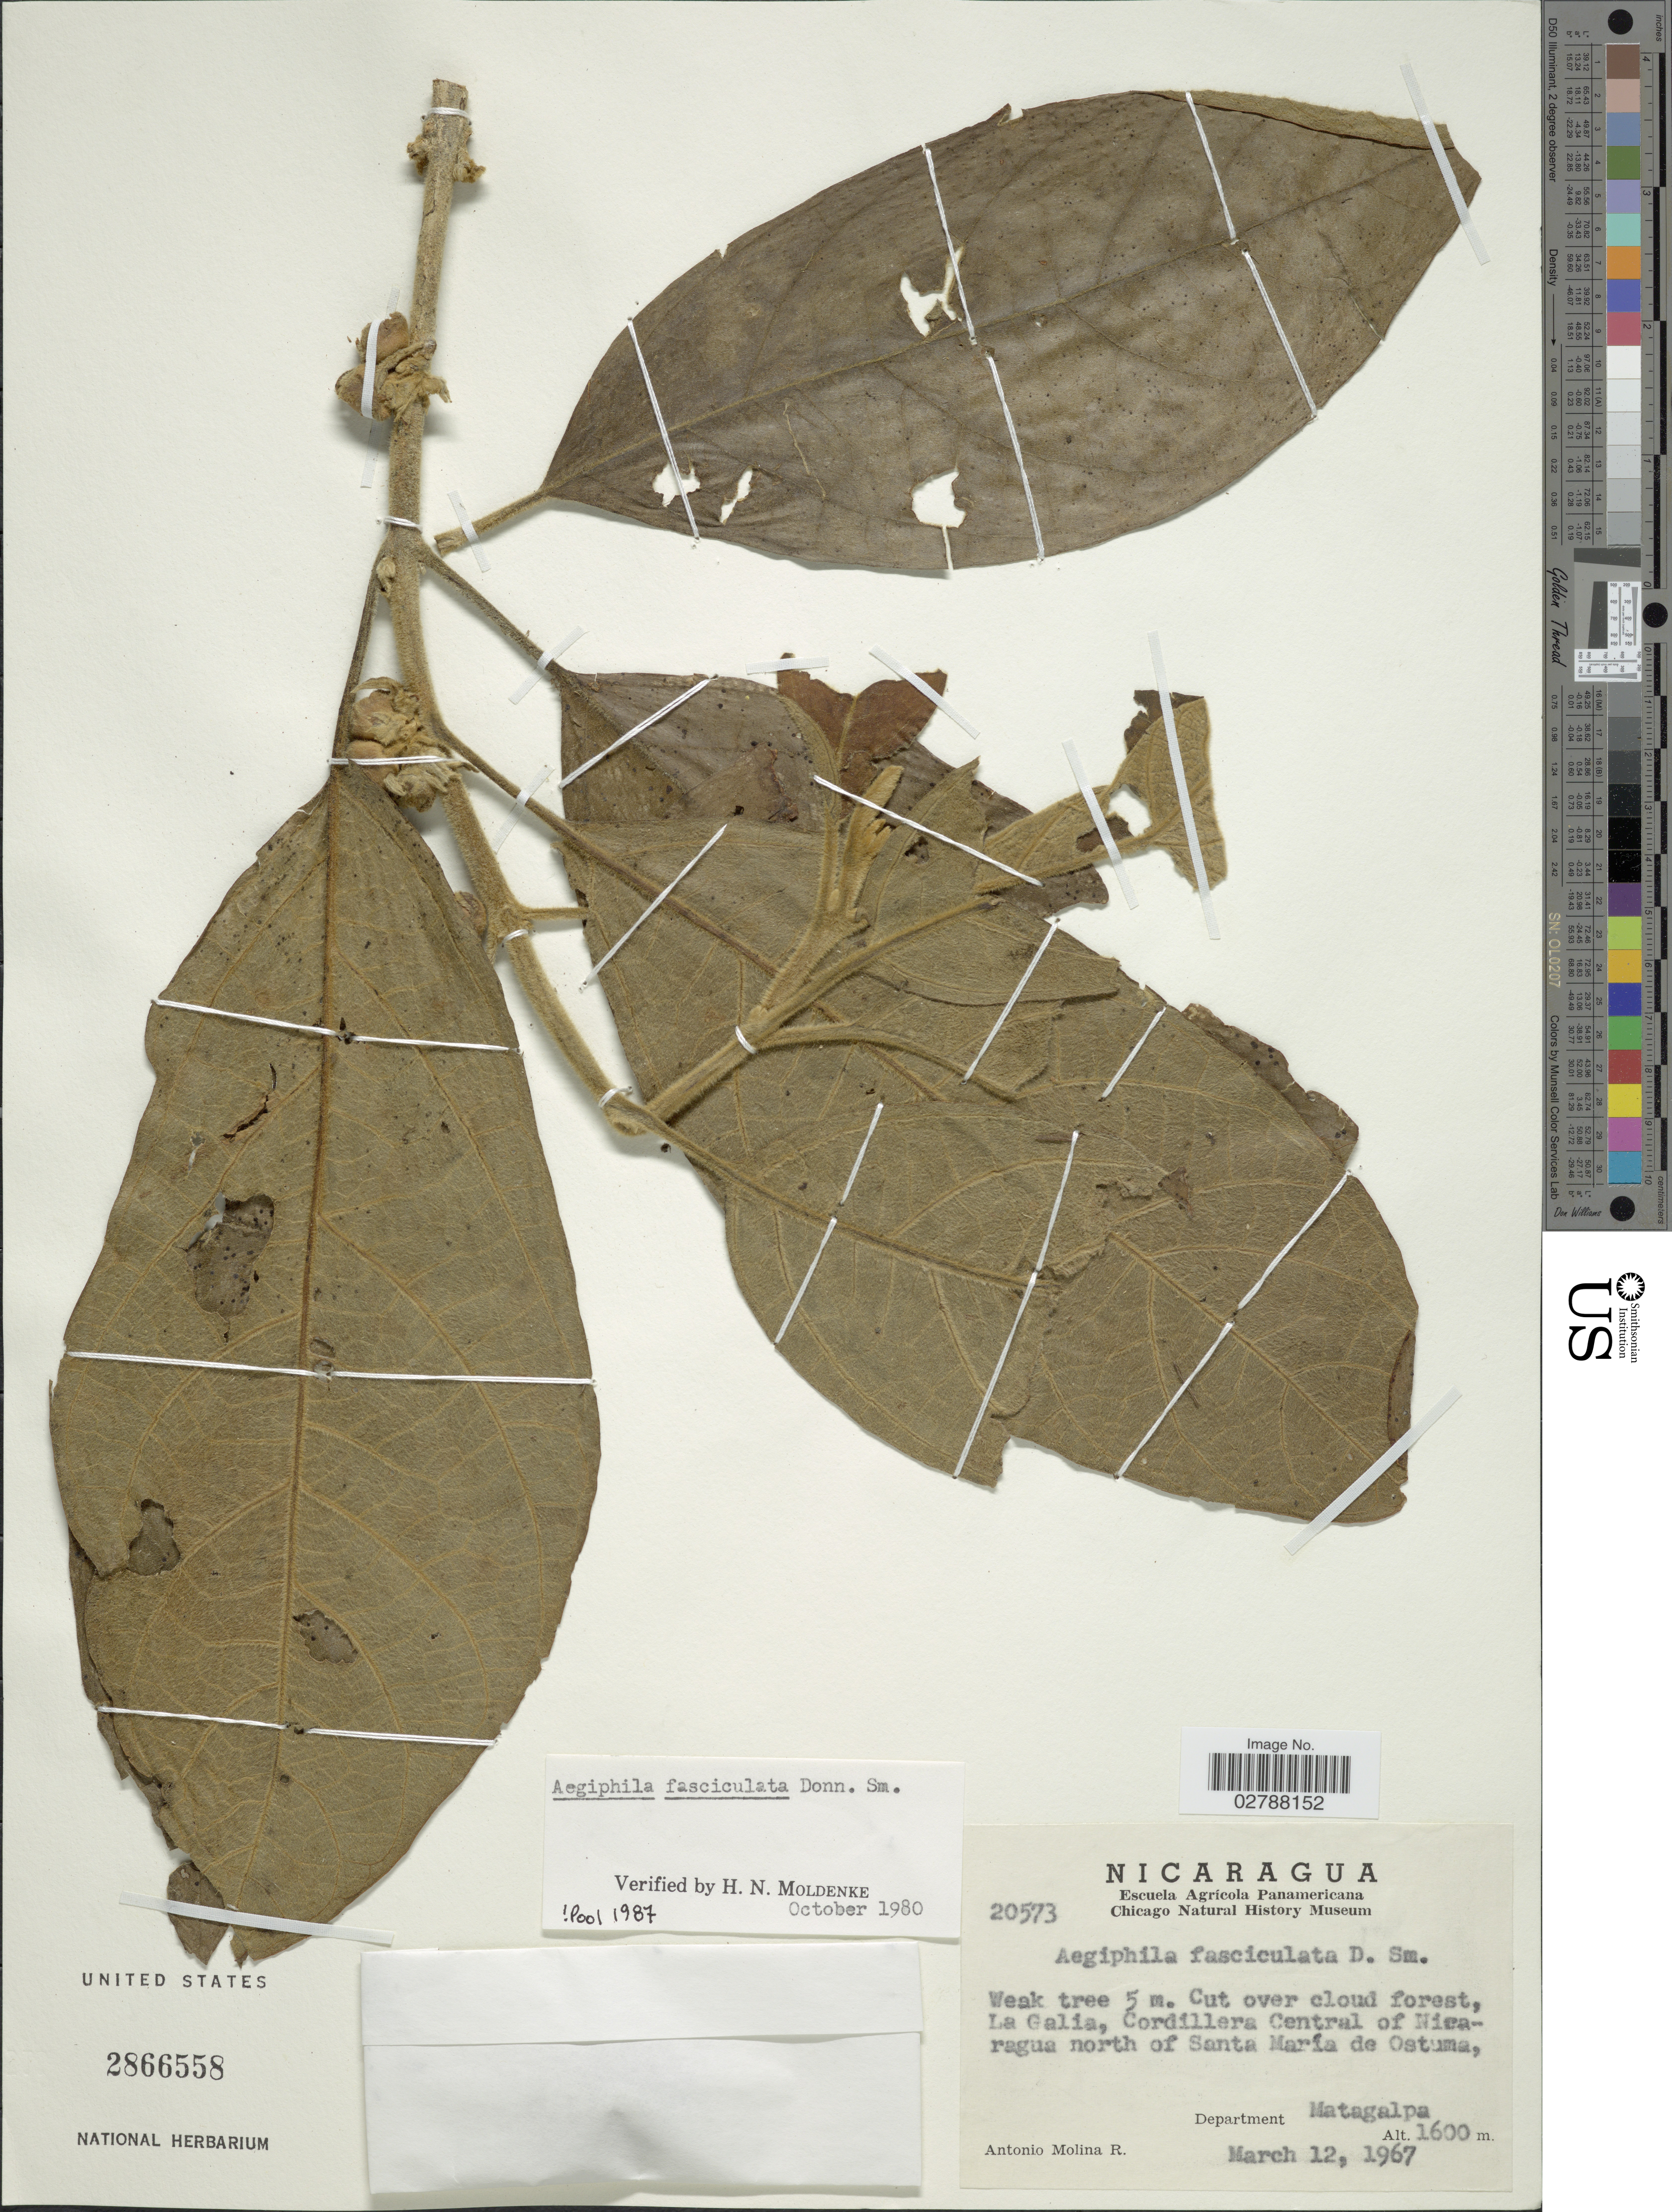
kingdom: Plantae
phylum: Tracheophyta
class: Magnoliopsida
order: Lamiales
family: Lamiaceae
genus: Aegiphila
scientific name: Aegiphila fasciculata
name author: Donn. Sm.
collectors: A. Molina R.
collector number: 20573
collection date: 1967-03-12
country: Nicaragua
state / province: Matagalpa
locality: La Galia, Cordillera Central of Nicaragua north of Santa María de Ostuma, Department Matagalpa.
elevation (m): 1600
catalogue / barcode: US 2866558